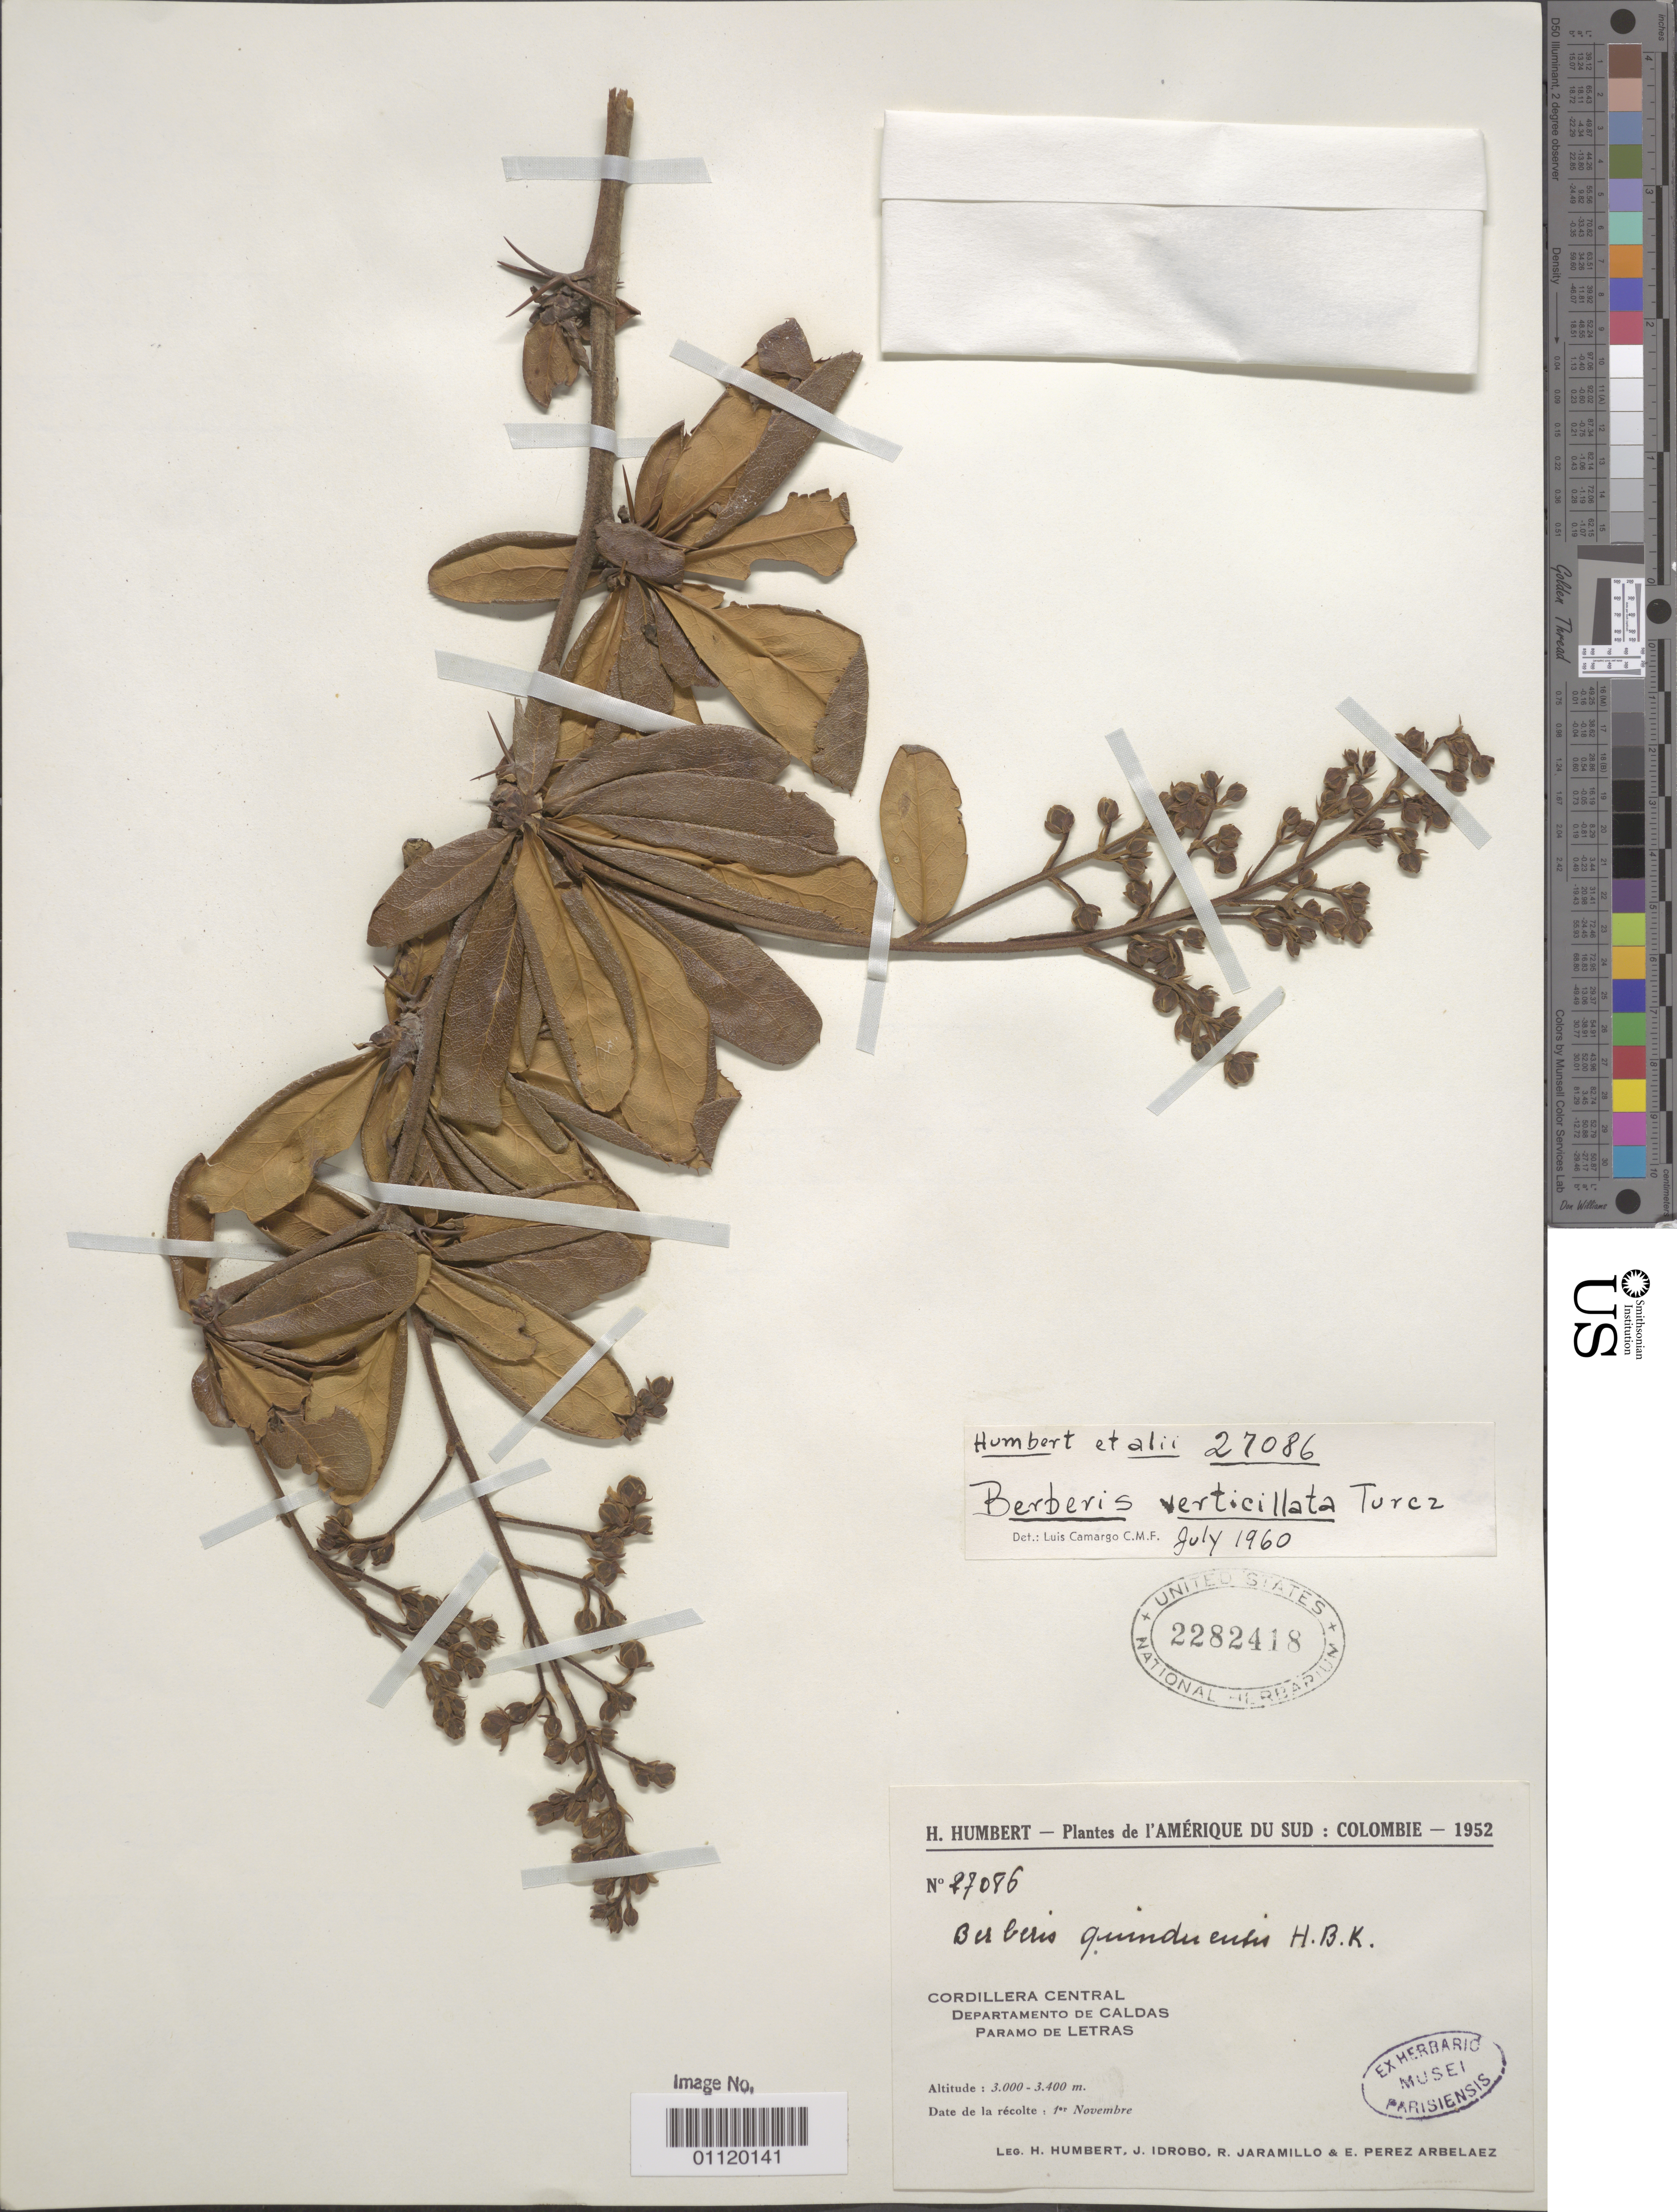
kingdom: Plantae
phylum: Tracheophyta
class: Magnoliopsida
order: Ranunculales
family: Berberidaceae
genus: Berberis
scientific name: Berberis verticillata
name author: Turcz.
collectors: H. Humbert, J. M. Idrobo, R. Jaramillo M. & E. Pérez Arbeláez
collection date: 1952-11-01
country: Colombia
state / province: Caldas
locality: Cordillera Central: Paramo de Letras.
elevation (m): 3000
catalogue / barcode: US 2282418